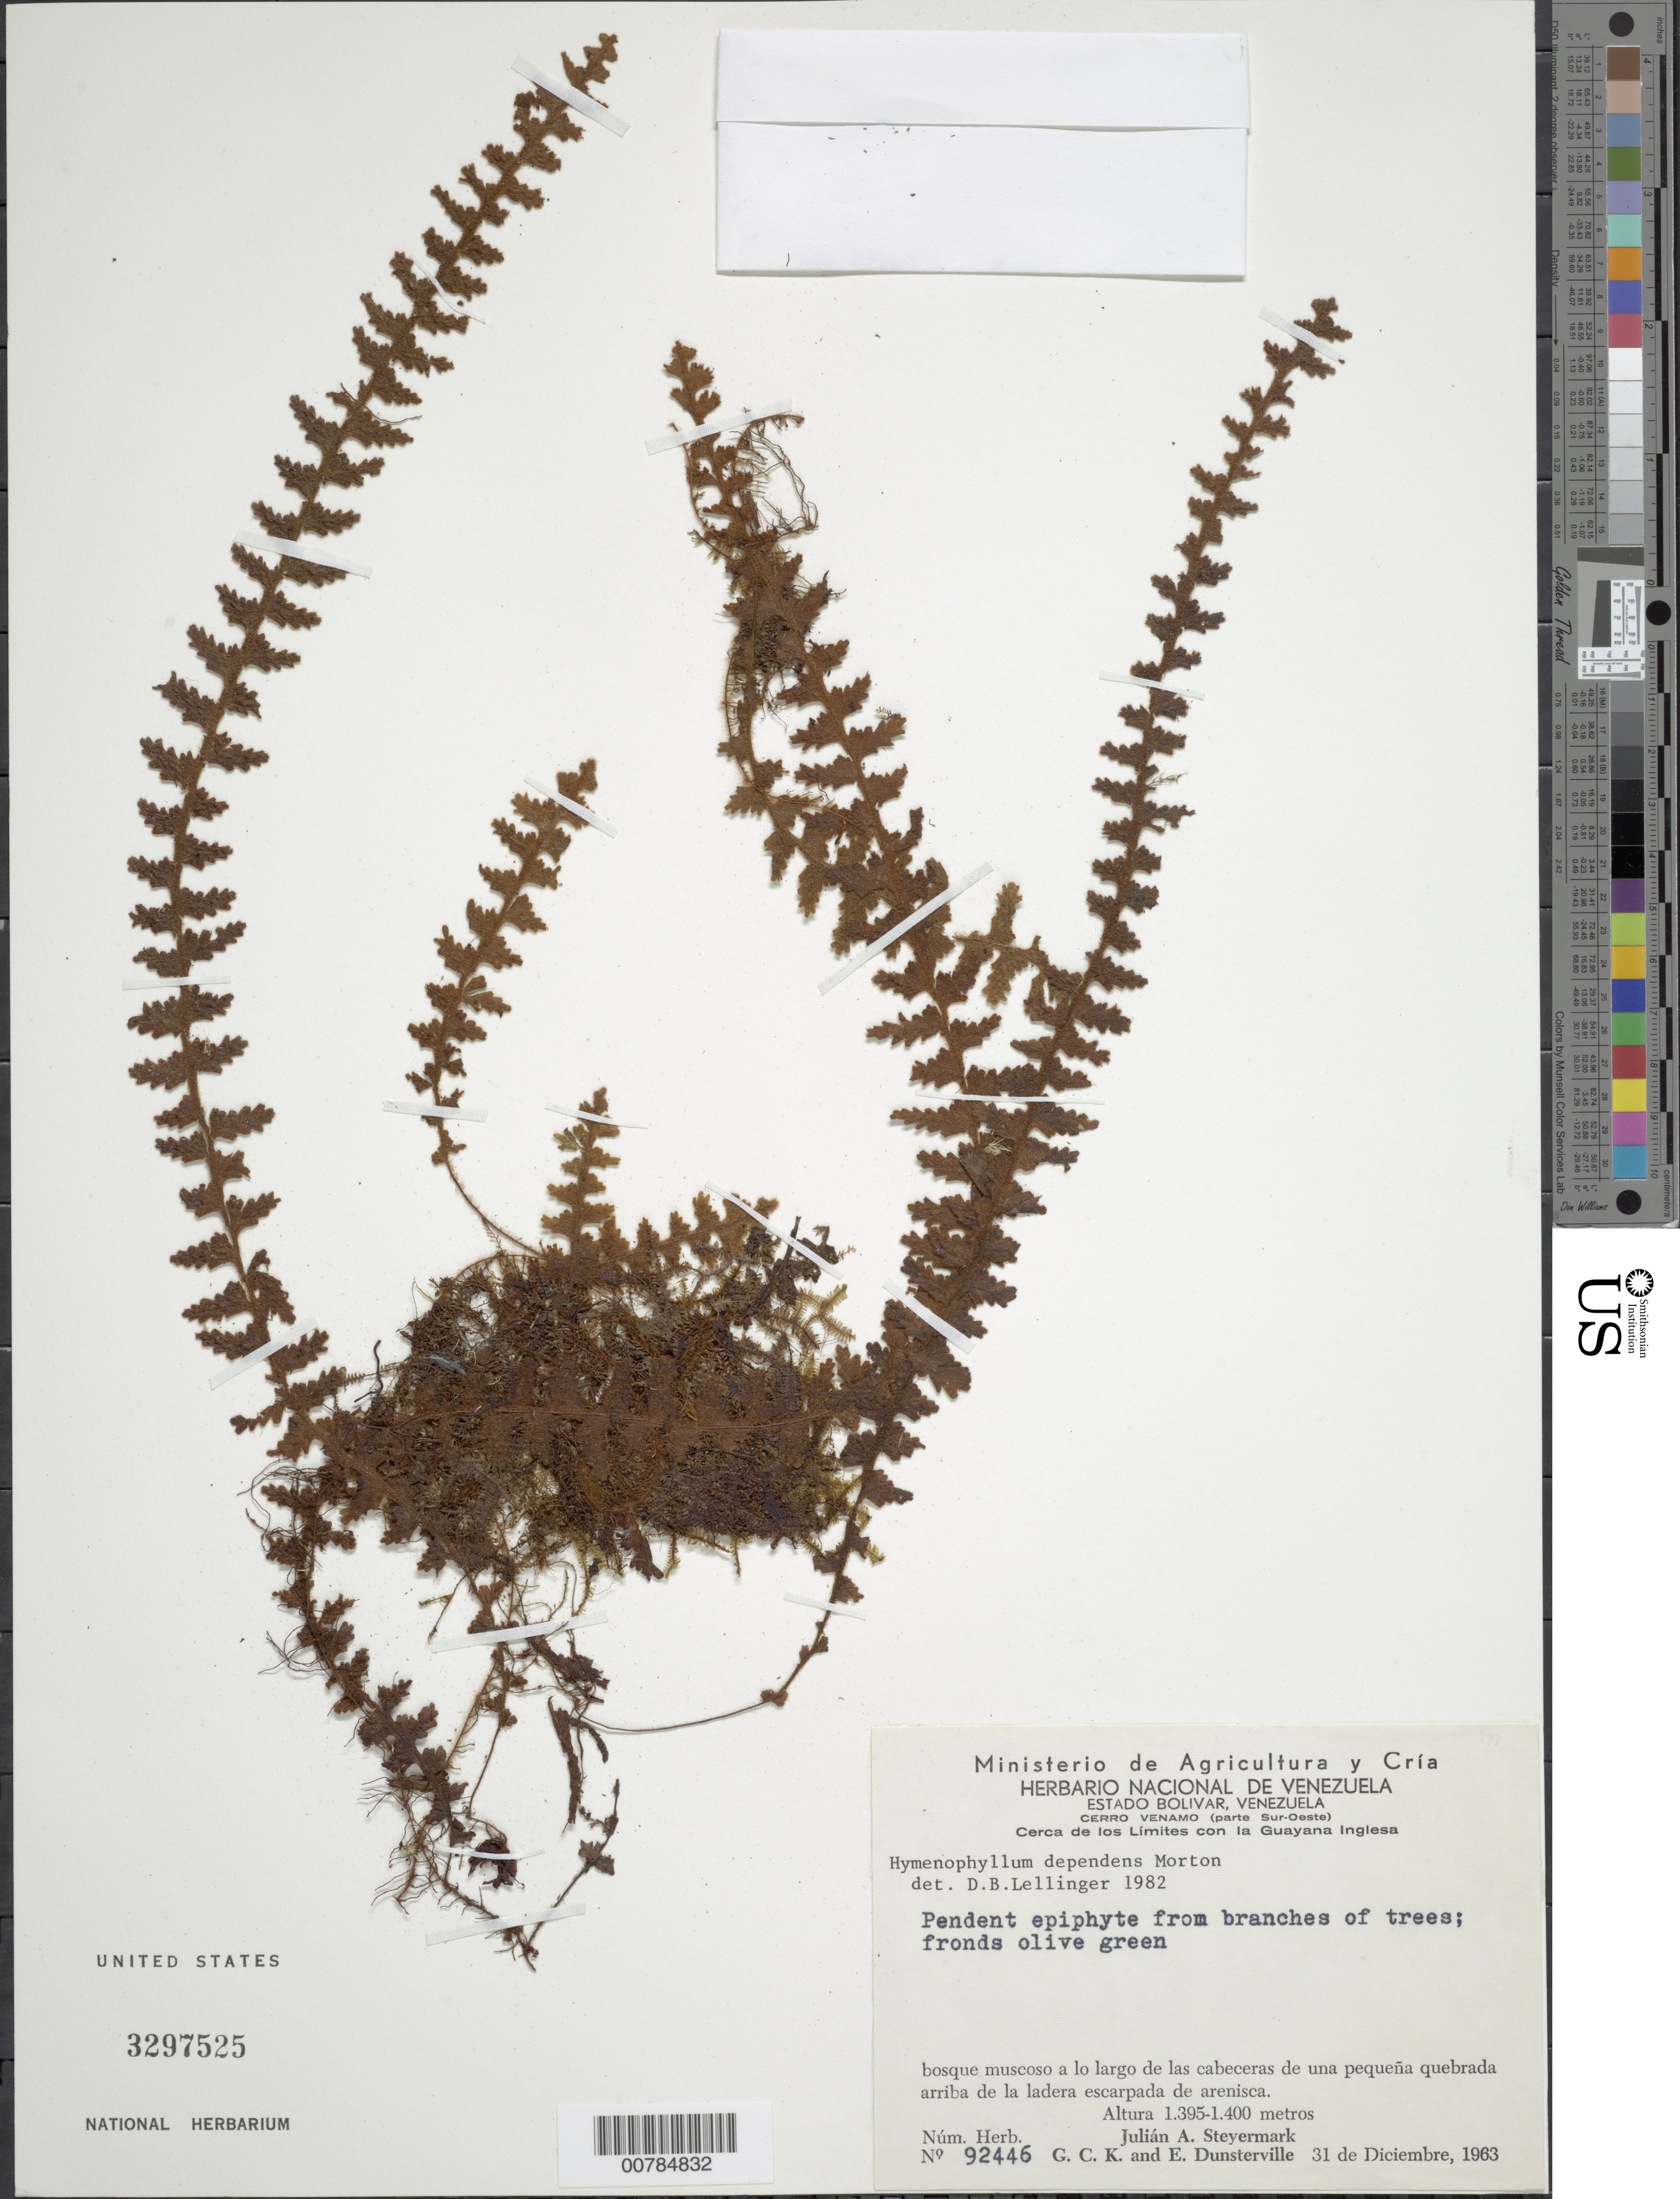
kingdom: Plantae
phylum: Tracheophyta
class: Polypodiopsida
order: Hymenophyllales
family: Hymenophyllaceae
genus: Hymenophyllum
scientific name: Hymenophyllum dependens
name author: C.V. Morton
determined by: Lellinger, David B., (BOT), Smithsonian Institution - National Museum of Natural History (UNITED STATES)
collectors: J. Steyermark, G. C. K. Dunsterville & E. Dunsterville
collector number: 92446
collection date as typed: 31-Dec-63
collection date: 1963-12-31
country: Venezuela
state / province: Bolívar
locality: Cerro Venamo, Río Venamo, cerca de los limites con Guayana Inglesa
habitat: Bosque muscoso a lo largo de las cabercas de una pequena quebrada arriba de la ladera escarpada de arensica; from branches of trees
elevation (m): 1395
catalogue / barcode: US 3297525